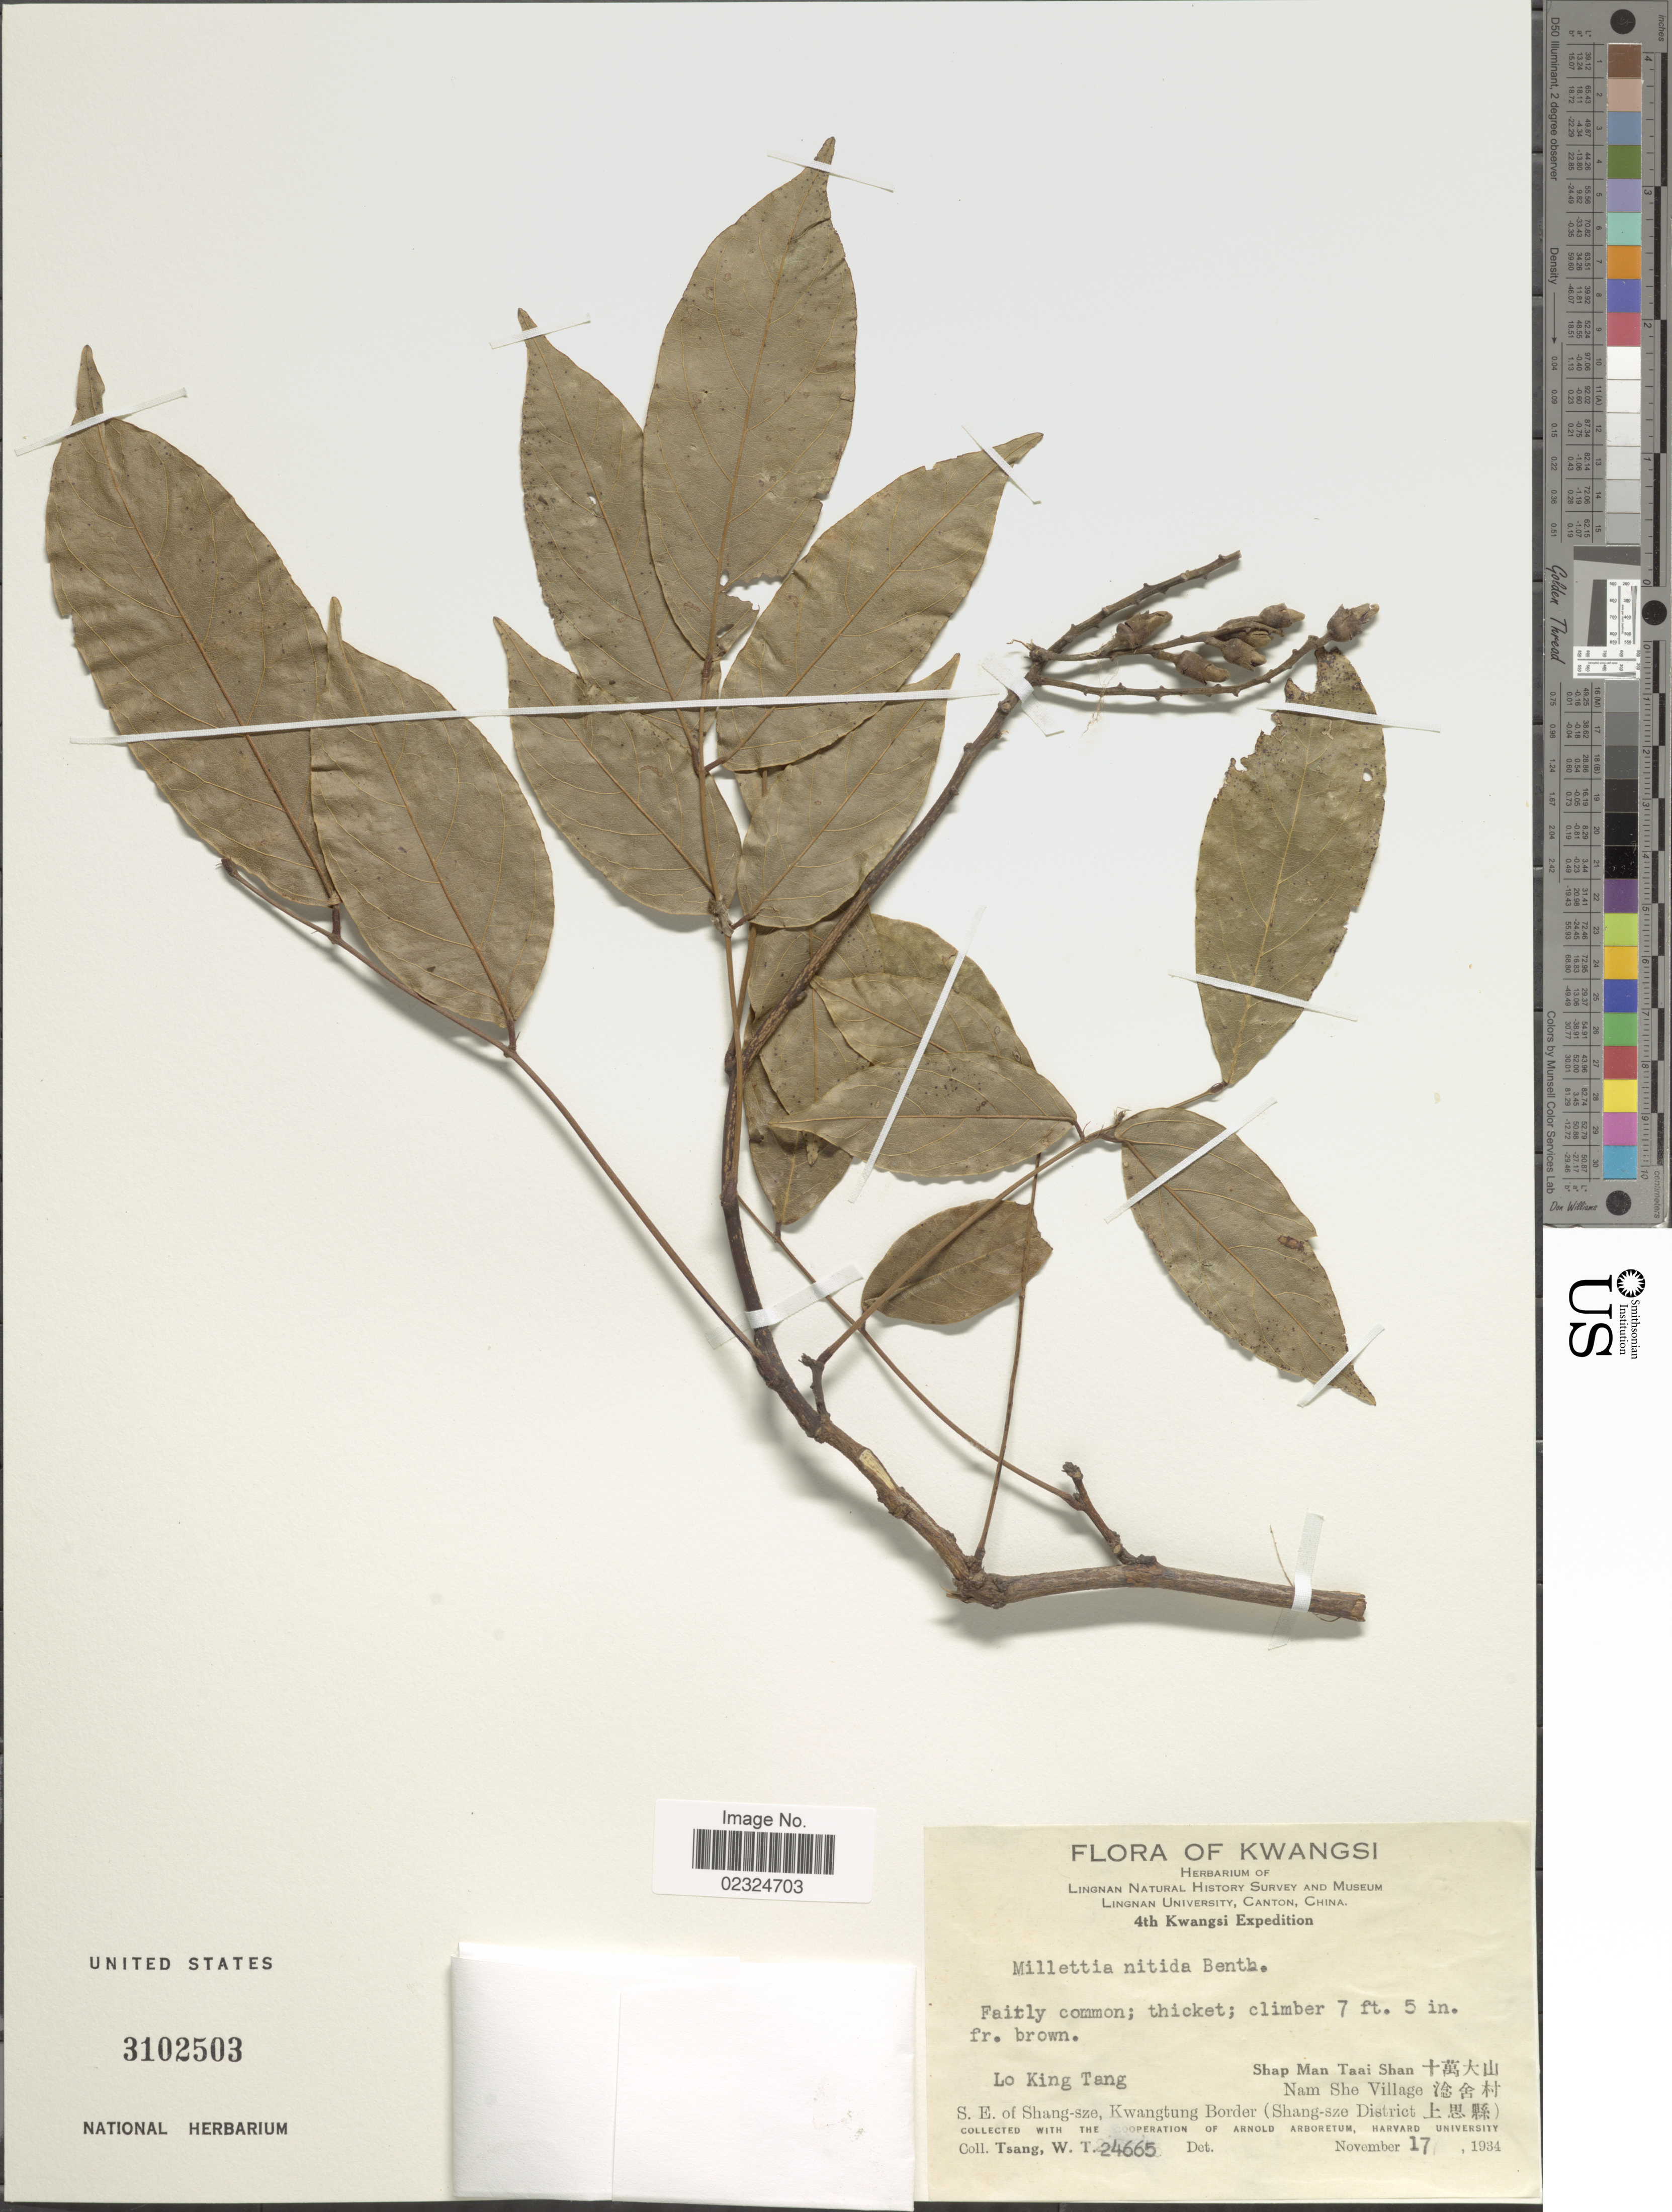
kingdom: Plantae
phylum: Tracheophyta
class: Magnoliopsida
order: Fabales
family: Fabaceae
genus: Callerya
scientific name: Callerya nitida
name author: (Benth.) R. Geesink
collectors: W. T. Tsang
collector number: T-24665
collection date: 1934-11-17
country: China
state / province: Guangxi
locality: Kwangsi, Lo King Tang Shap Man Taai San Nam She Village S.E. of Shan-sze, Kwangtung Border (Shang-sze District)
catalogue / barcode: US 3102503